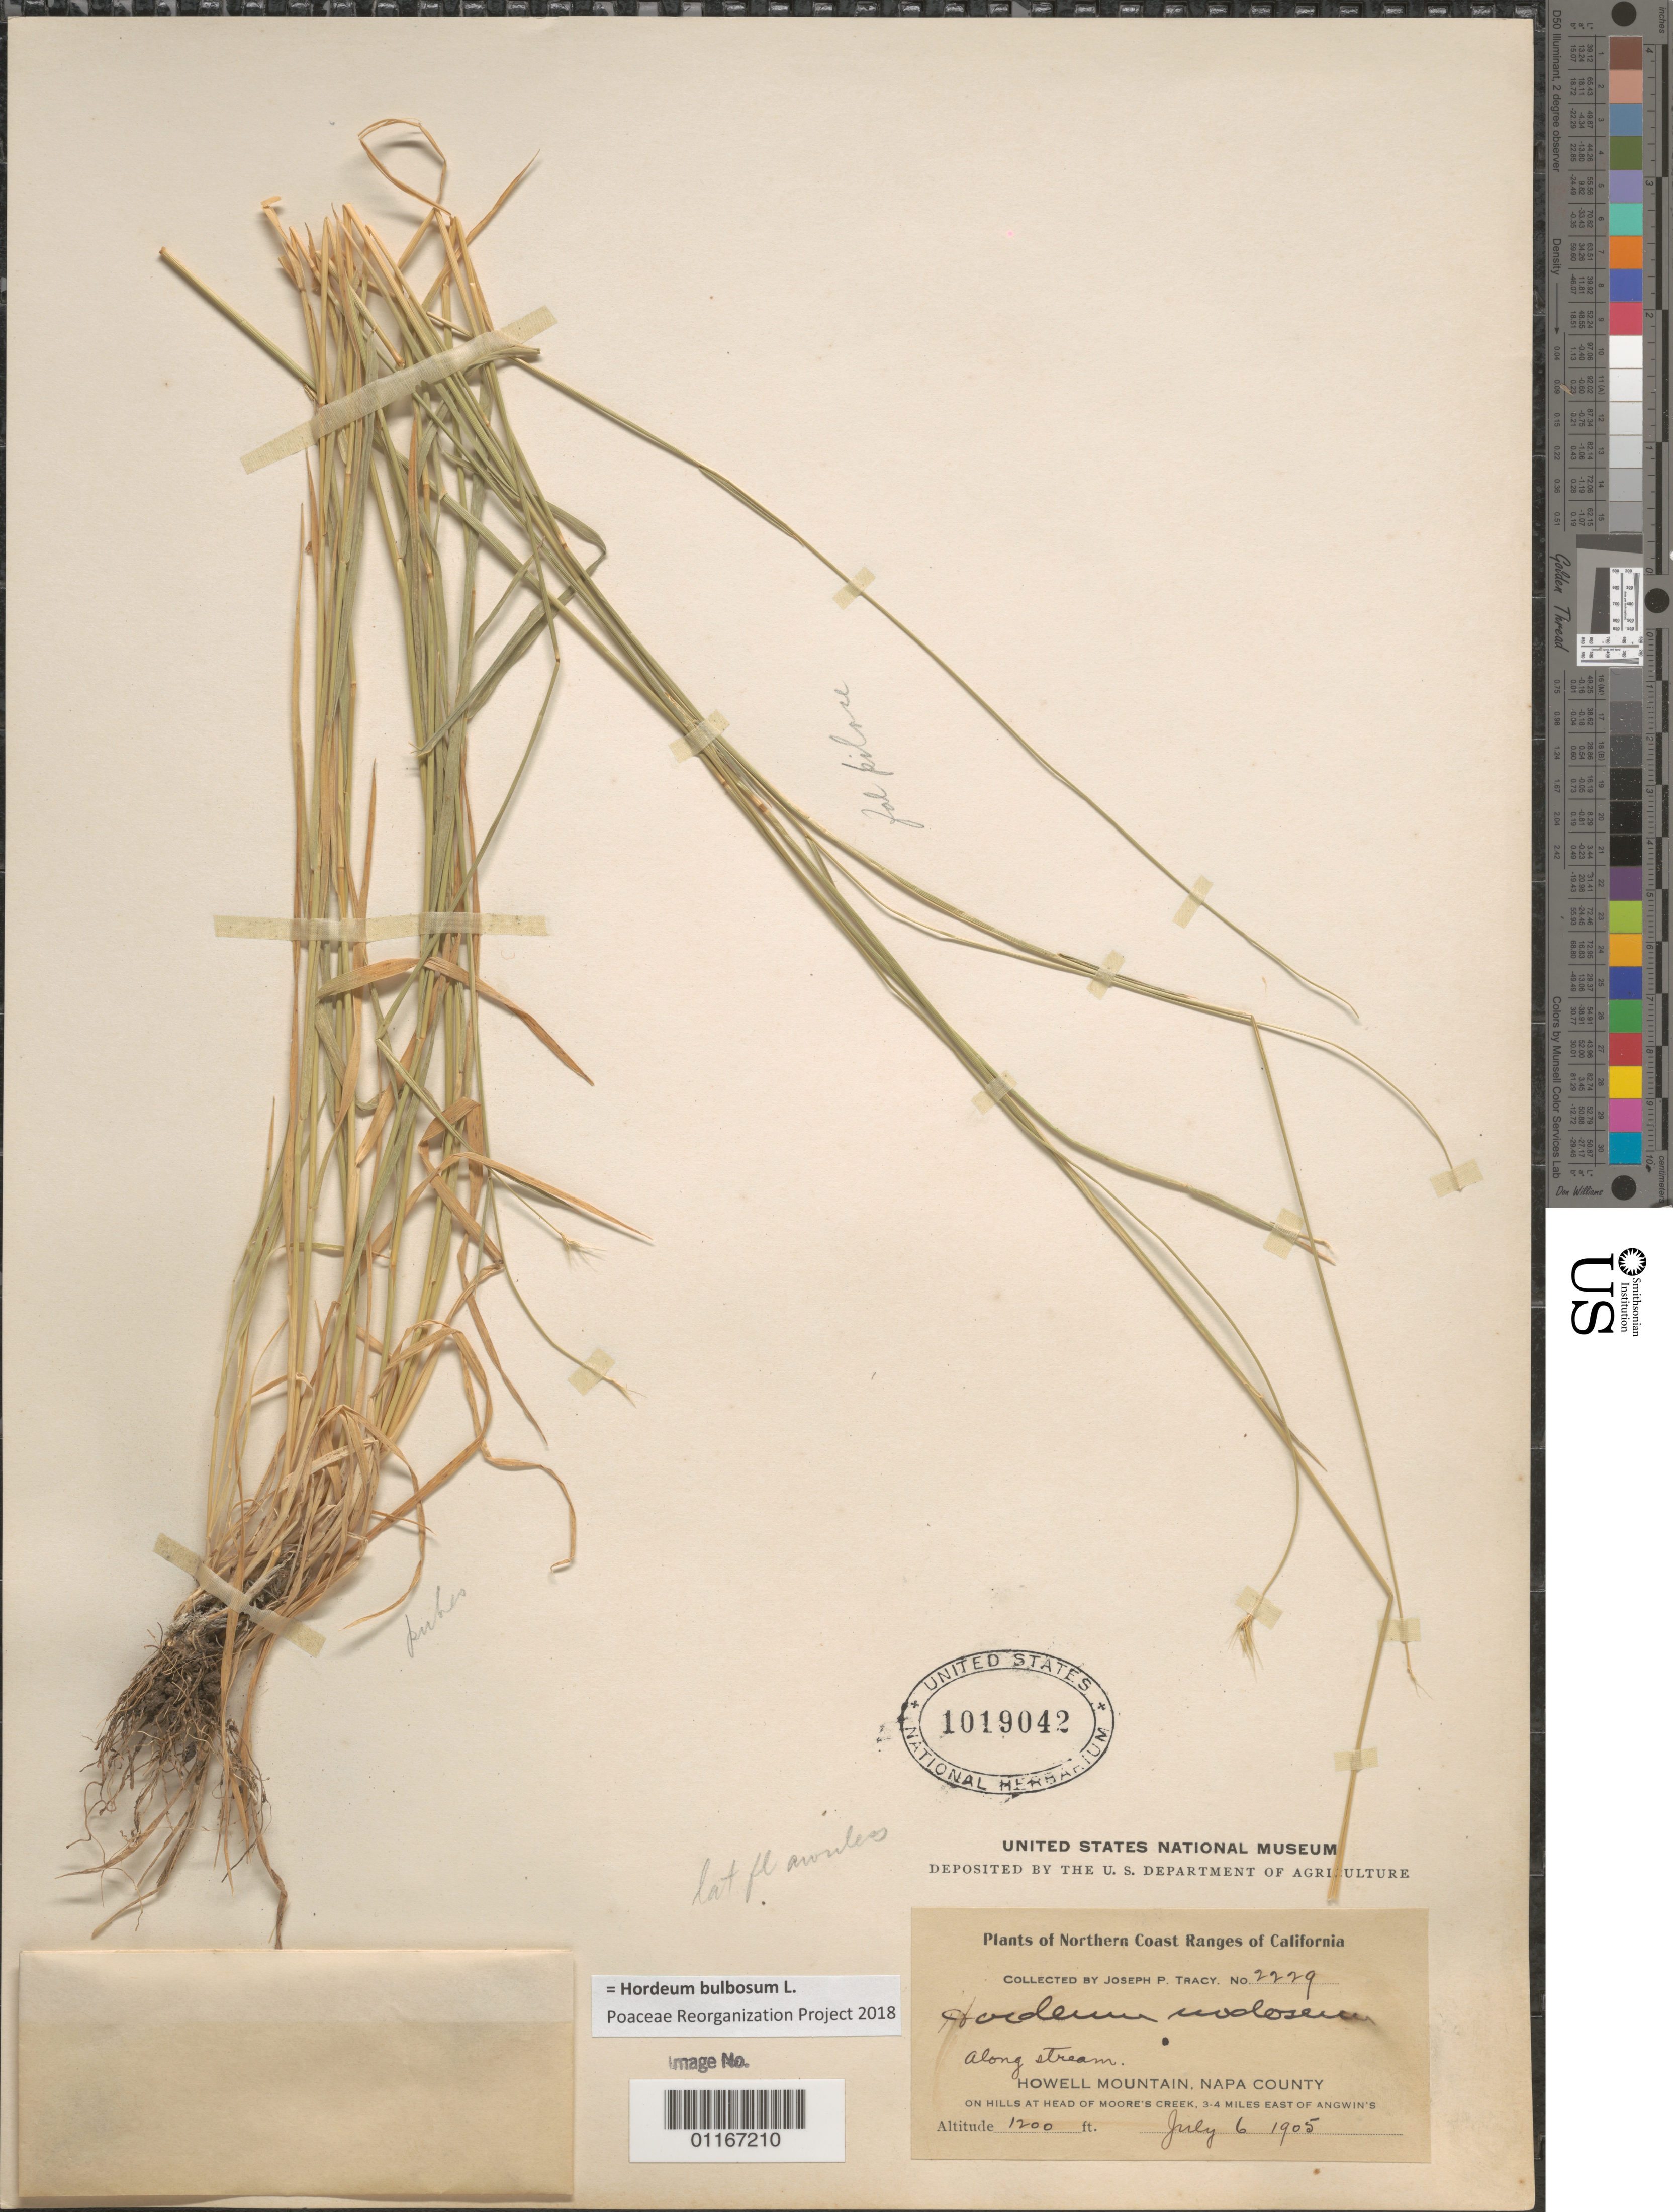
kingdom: Plantae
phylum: Tracheophyta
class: Liliopsida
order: Poales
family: Poaceae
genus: Hordeum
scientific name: Hordeum nodosum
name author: L.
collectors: J. Tracy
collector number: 2229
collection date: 1905-07-06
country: United States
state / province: California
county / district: Napa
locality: On hills at head of Moore's Creek, 3-4 miles east of Angwin's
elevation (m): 366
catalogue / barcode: US 1019042